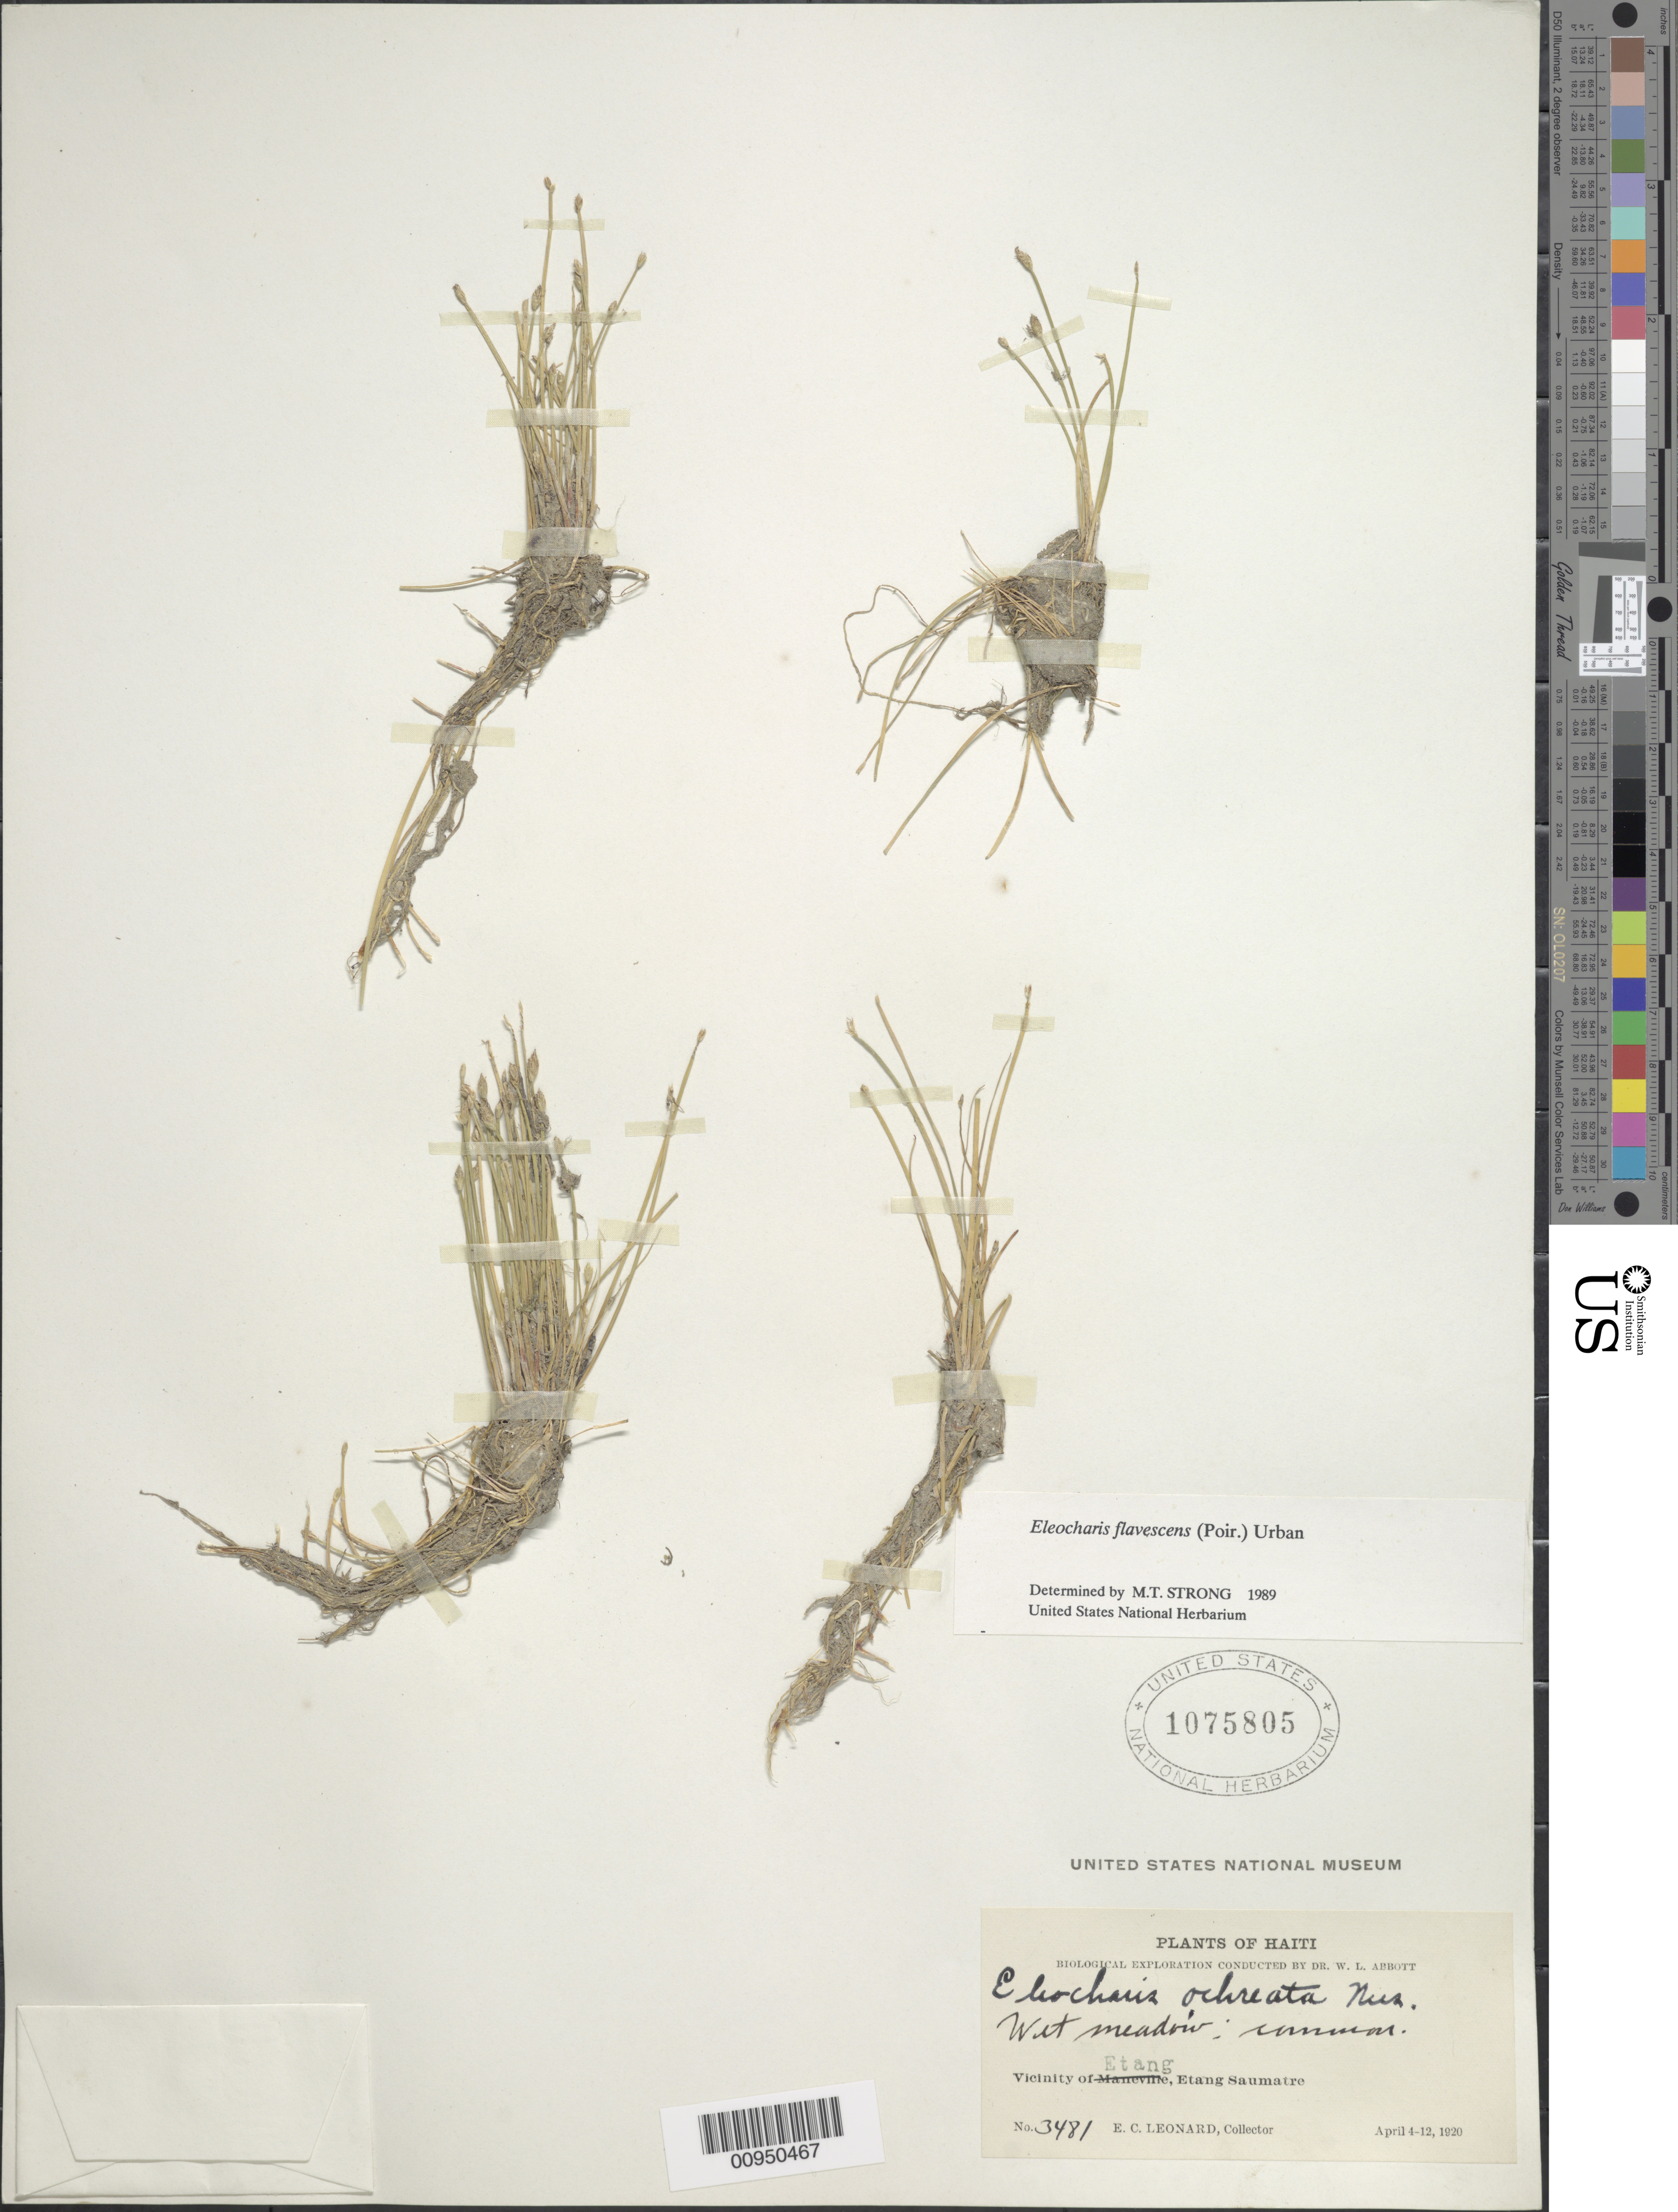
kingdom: Plantae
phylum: Tracheophyta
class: Liliopsida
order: Poales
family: Cyperaceae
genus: Eleocharis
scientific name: Eleocharis flavescens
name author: (Poir.) Urb.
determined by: Strong, M. T., (US), Smithsonian Institution - National Museum of Natural History (UNITED STATES)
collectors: E. C. Leonard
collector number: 3481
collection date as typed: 04 Apr 1920 to 12 Apr 1920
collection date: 1920-04-04/1920-04-12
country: Haiti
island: Hispaniola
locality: Vicinity of Etang, Etang Saumatre.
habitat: Wet meadow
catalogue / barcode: US 1075805